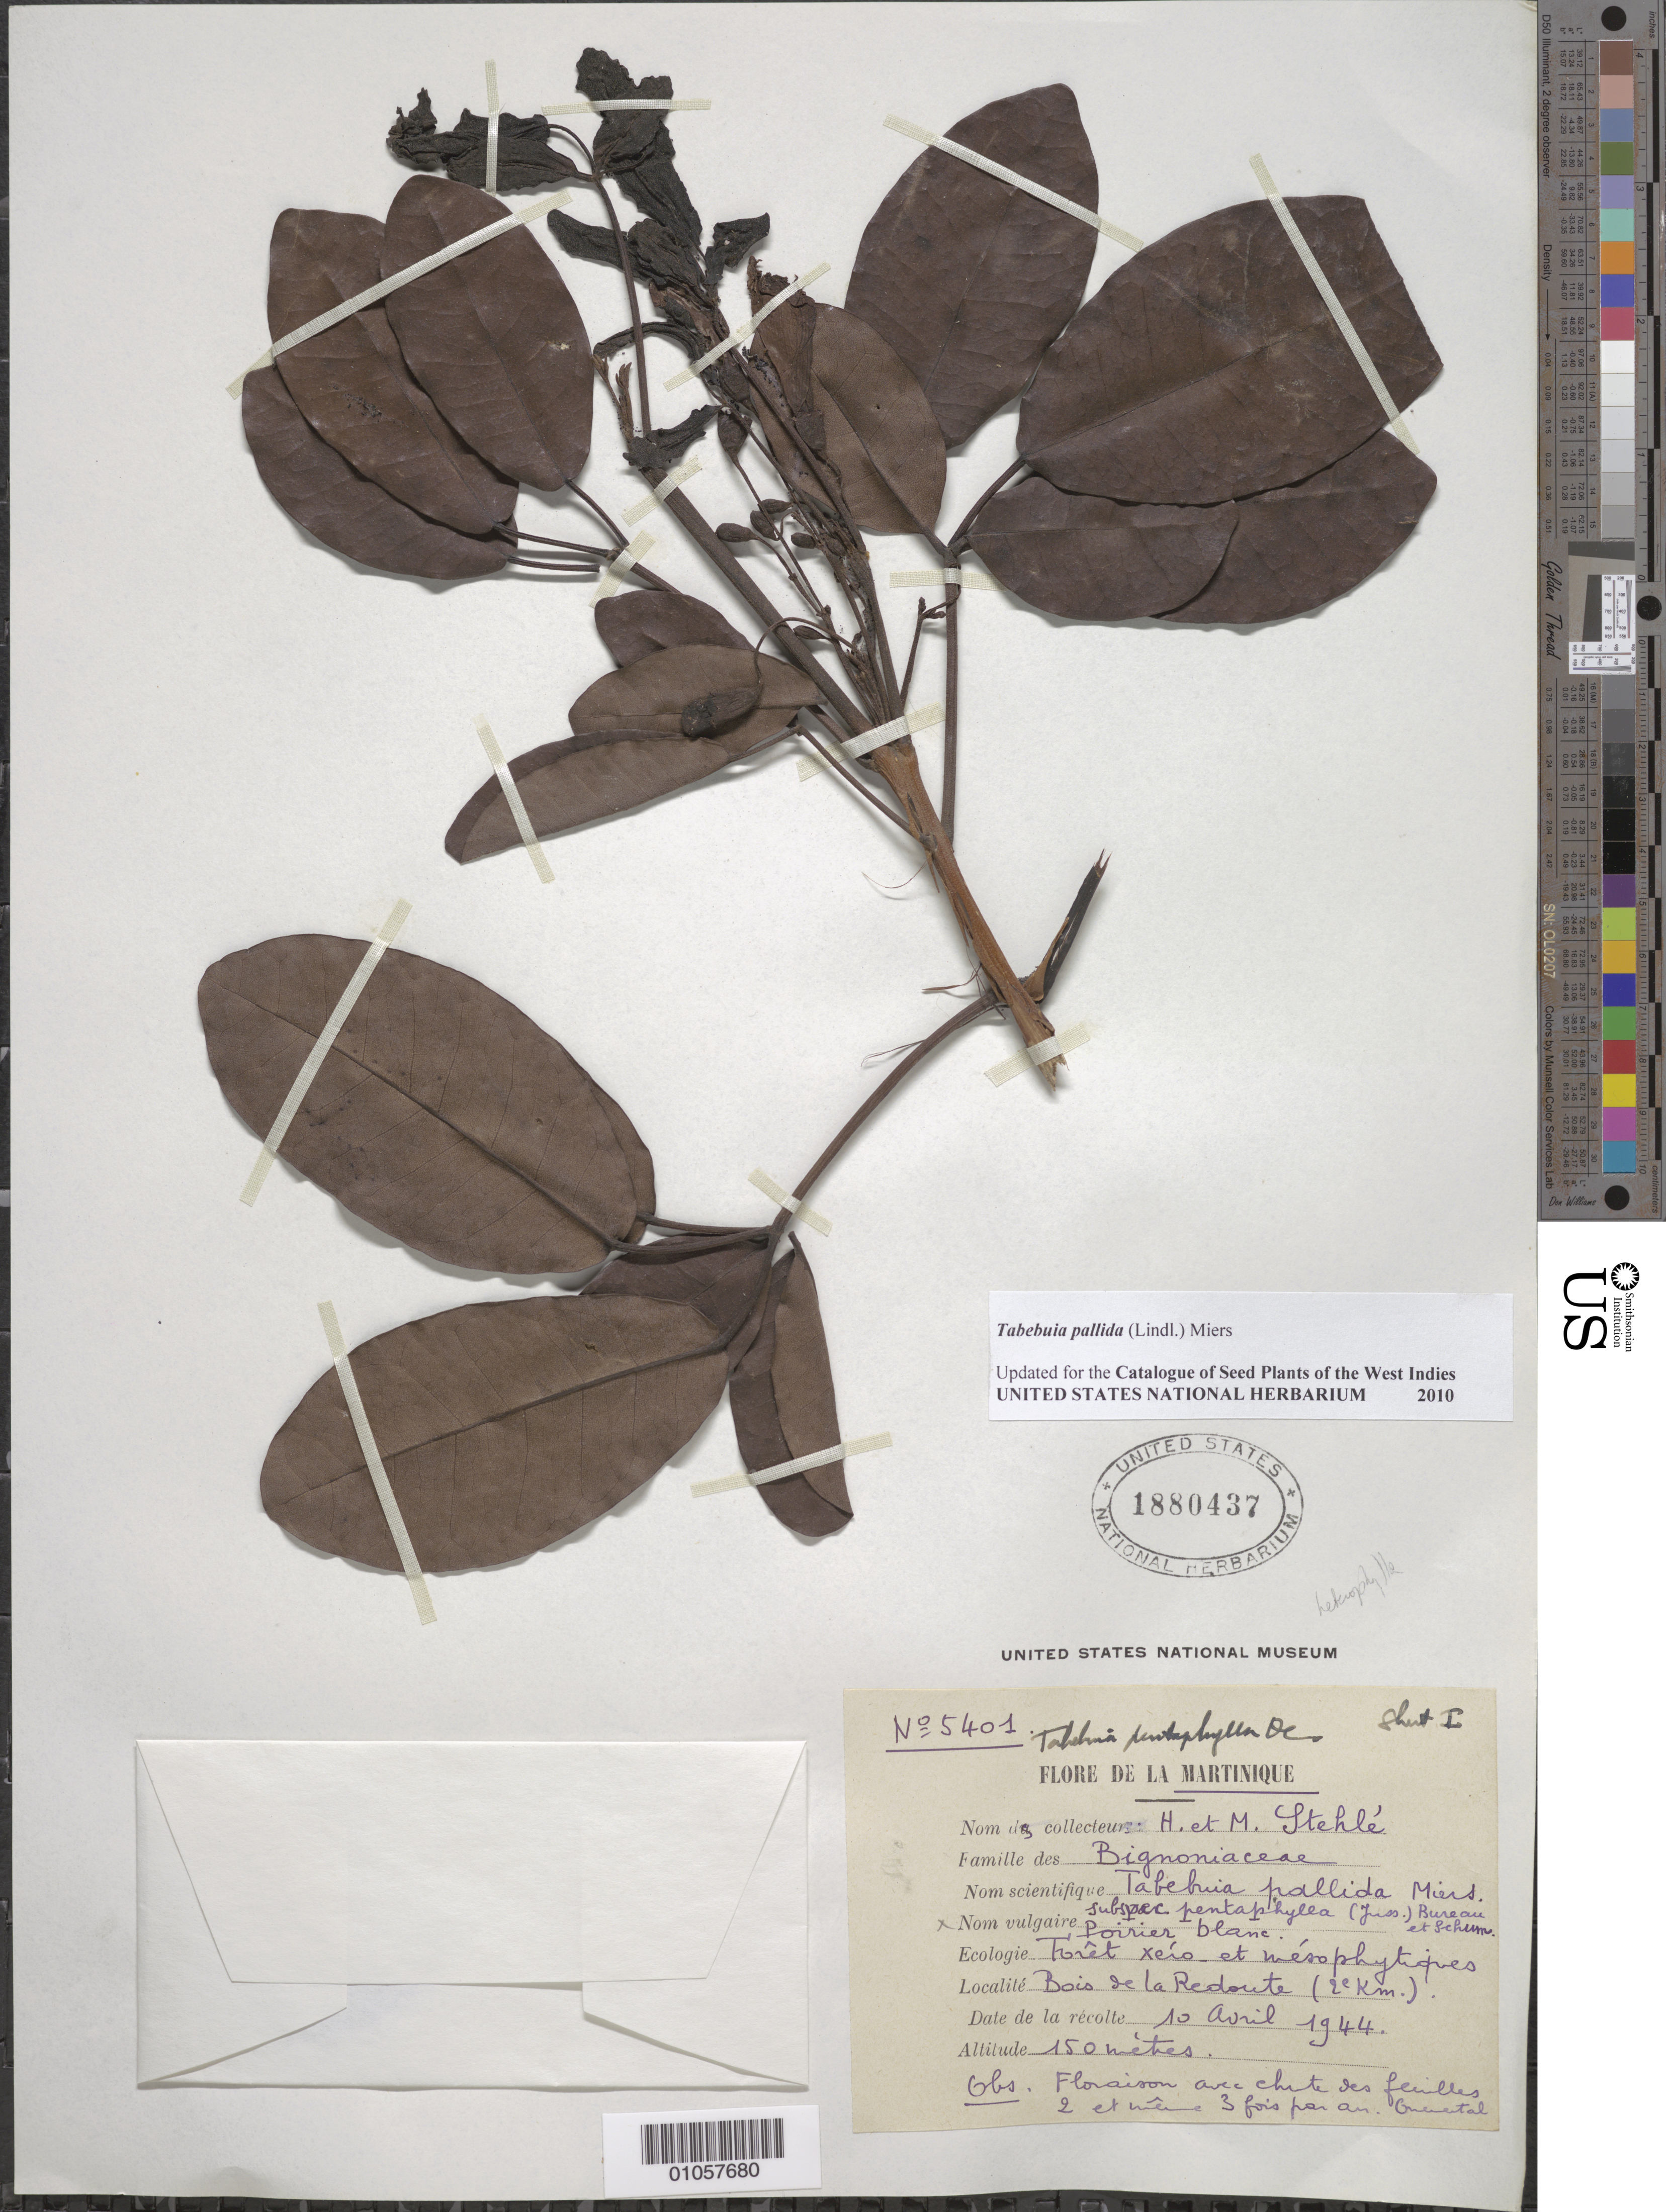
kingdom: Plantae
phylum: Tracheophyta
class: Magnoliopsida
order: Lamiales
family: Bignoniaceae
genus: Tabebuia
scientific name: Tabebuia pallida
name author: (Lindl.) Miers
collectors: H. Stehlé & M. Stehlé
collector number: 5401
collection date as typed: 10 Apr 1944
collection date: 1944-04-10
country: Martinique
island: Martinique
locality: Redoute (2 km)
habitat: Forêt xéro et mésophytiques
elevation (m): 150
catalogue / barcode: US 1880437